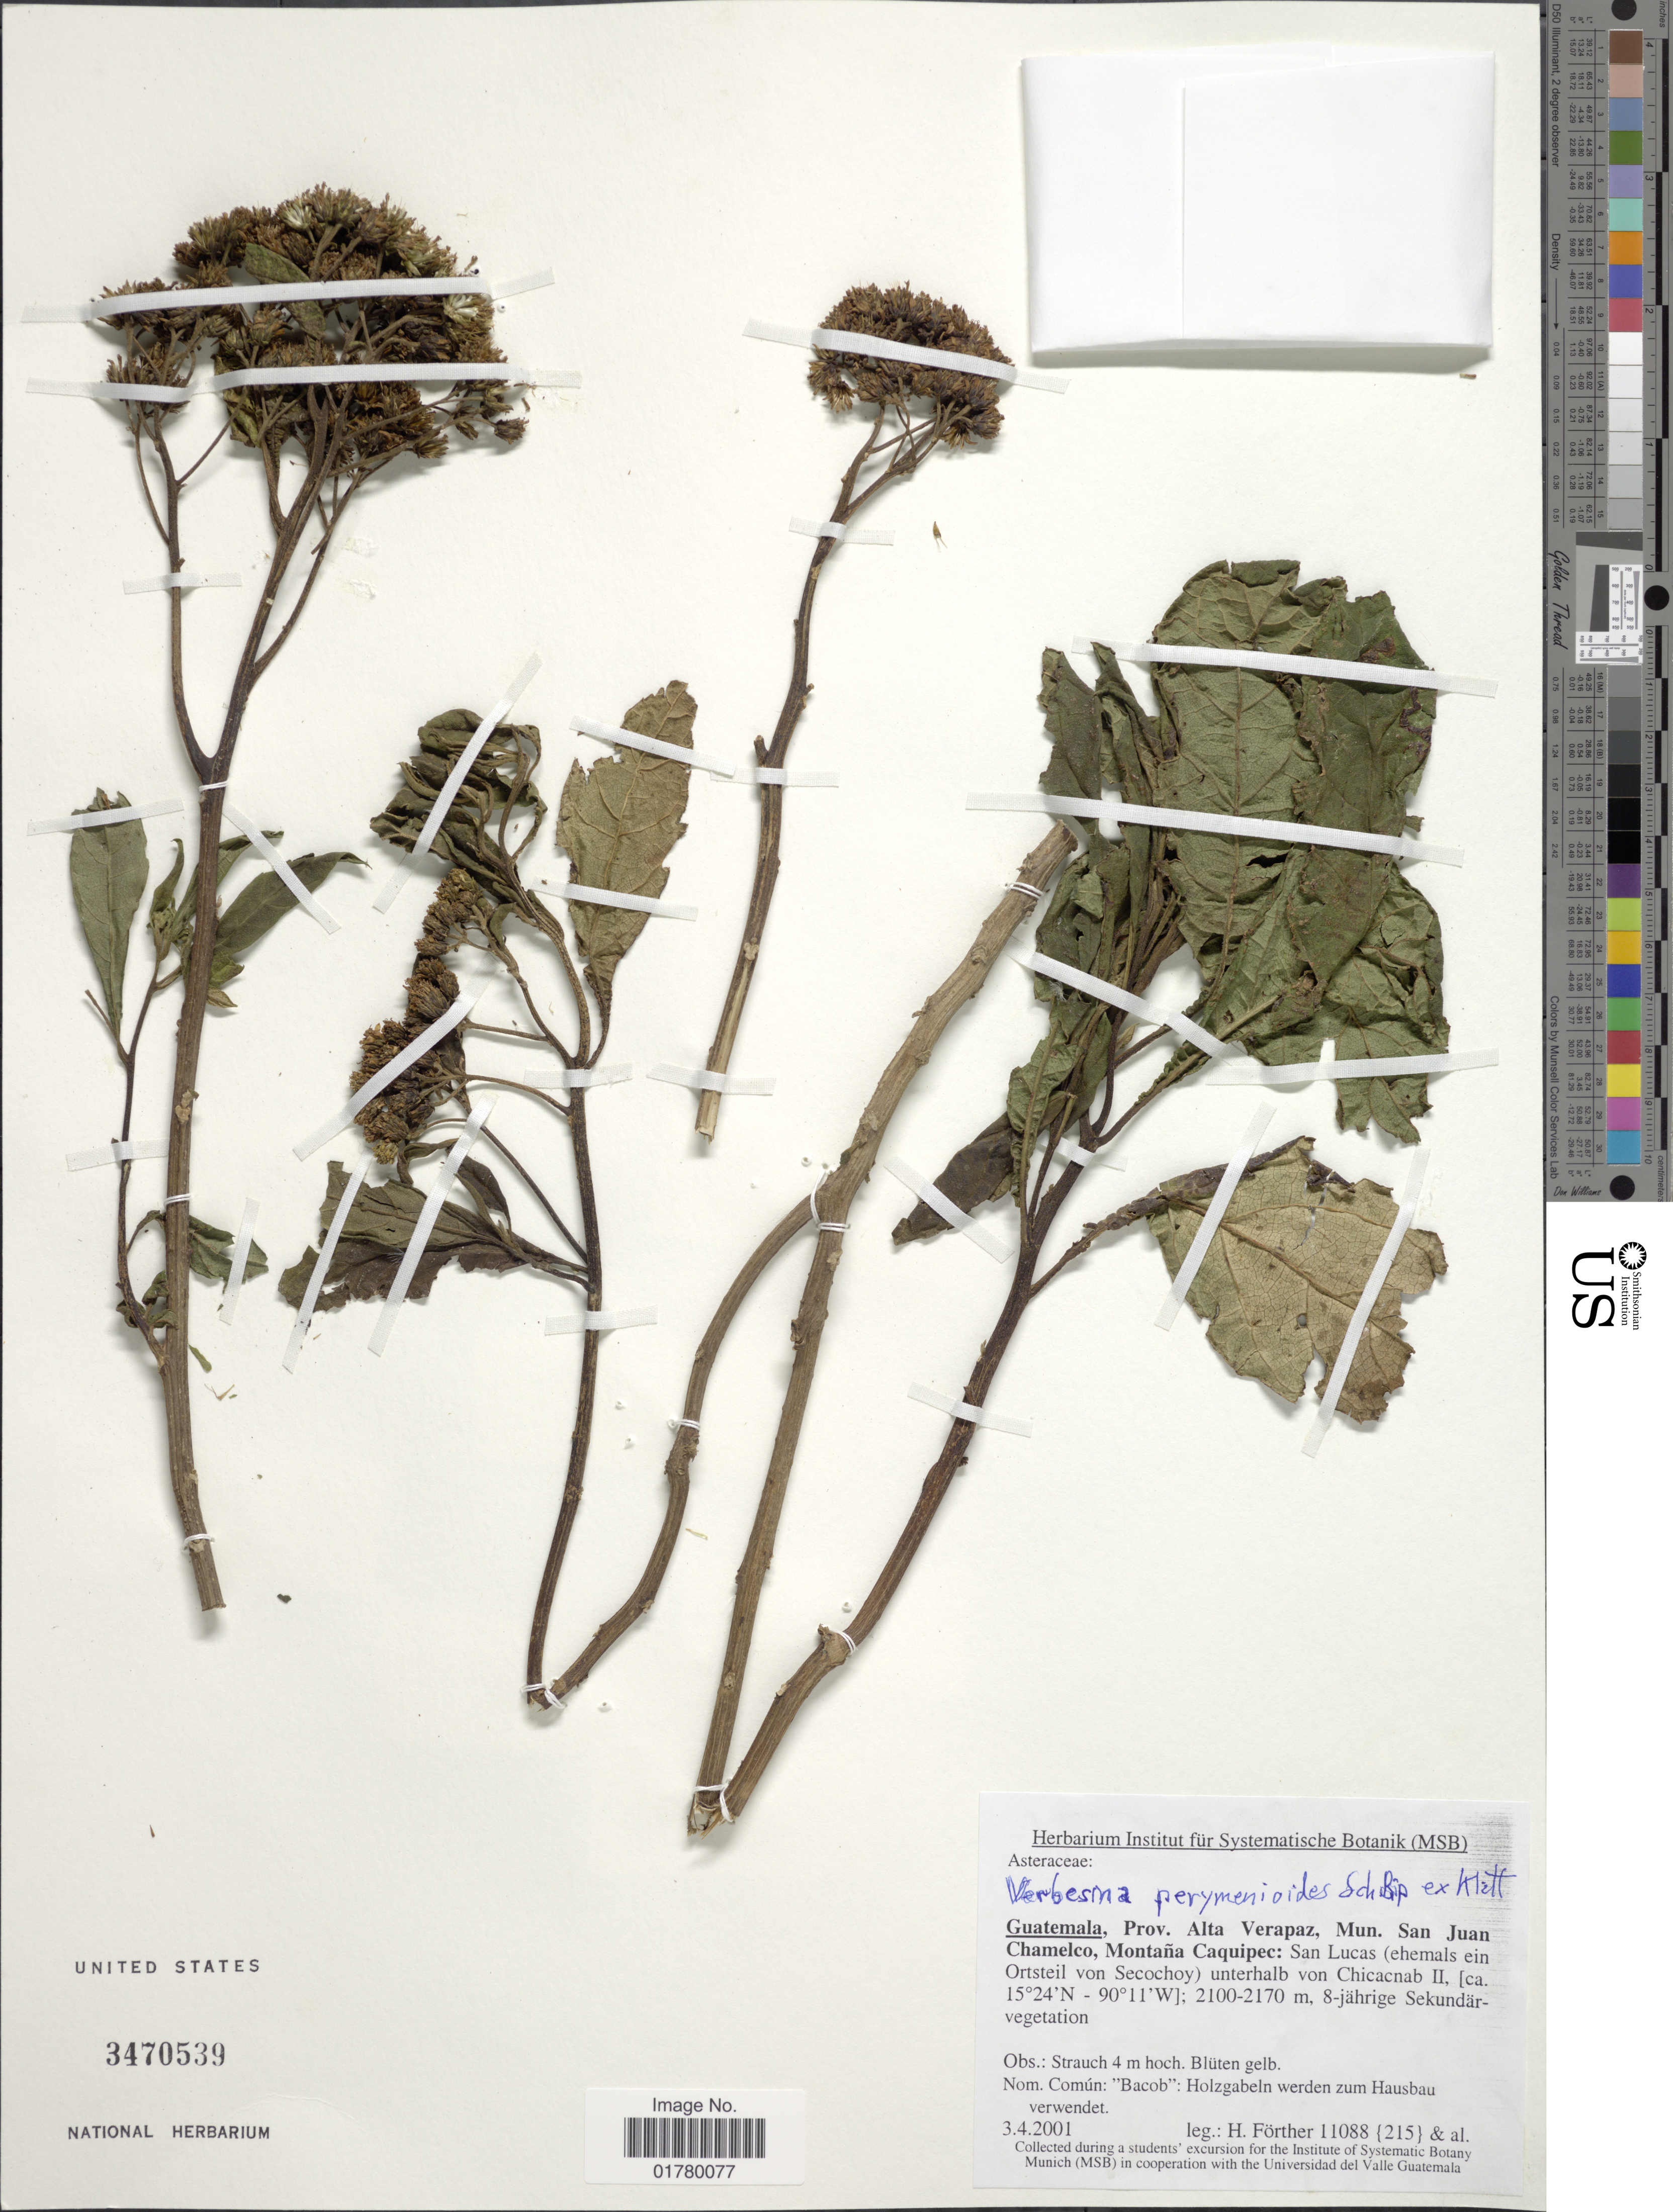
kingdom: Plantae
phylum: Tracheophyta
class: Magnoliopsida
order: Asterales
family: Asteraceae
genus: Verbesina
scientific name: Verbesina perymenioides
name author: Sch. Bip. ex Klatt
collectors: H. Förther & et al.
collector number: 11088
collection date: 2001-04-03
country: Guatemala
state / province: Alta Verapaz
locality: Mun. San Juan Chamelco, Montaña Caquipec: San Lucas (ehemals ein Ortsteil von Secochoy) unterhalb von Chicanab II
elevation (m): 2100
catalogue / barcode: US 3470539